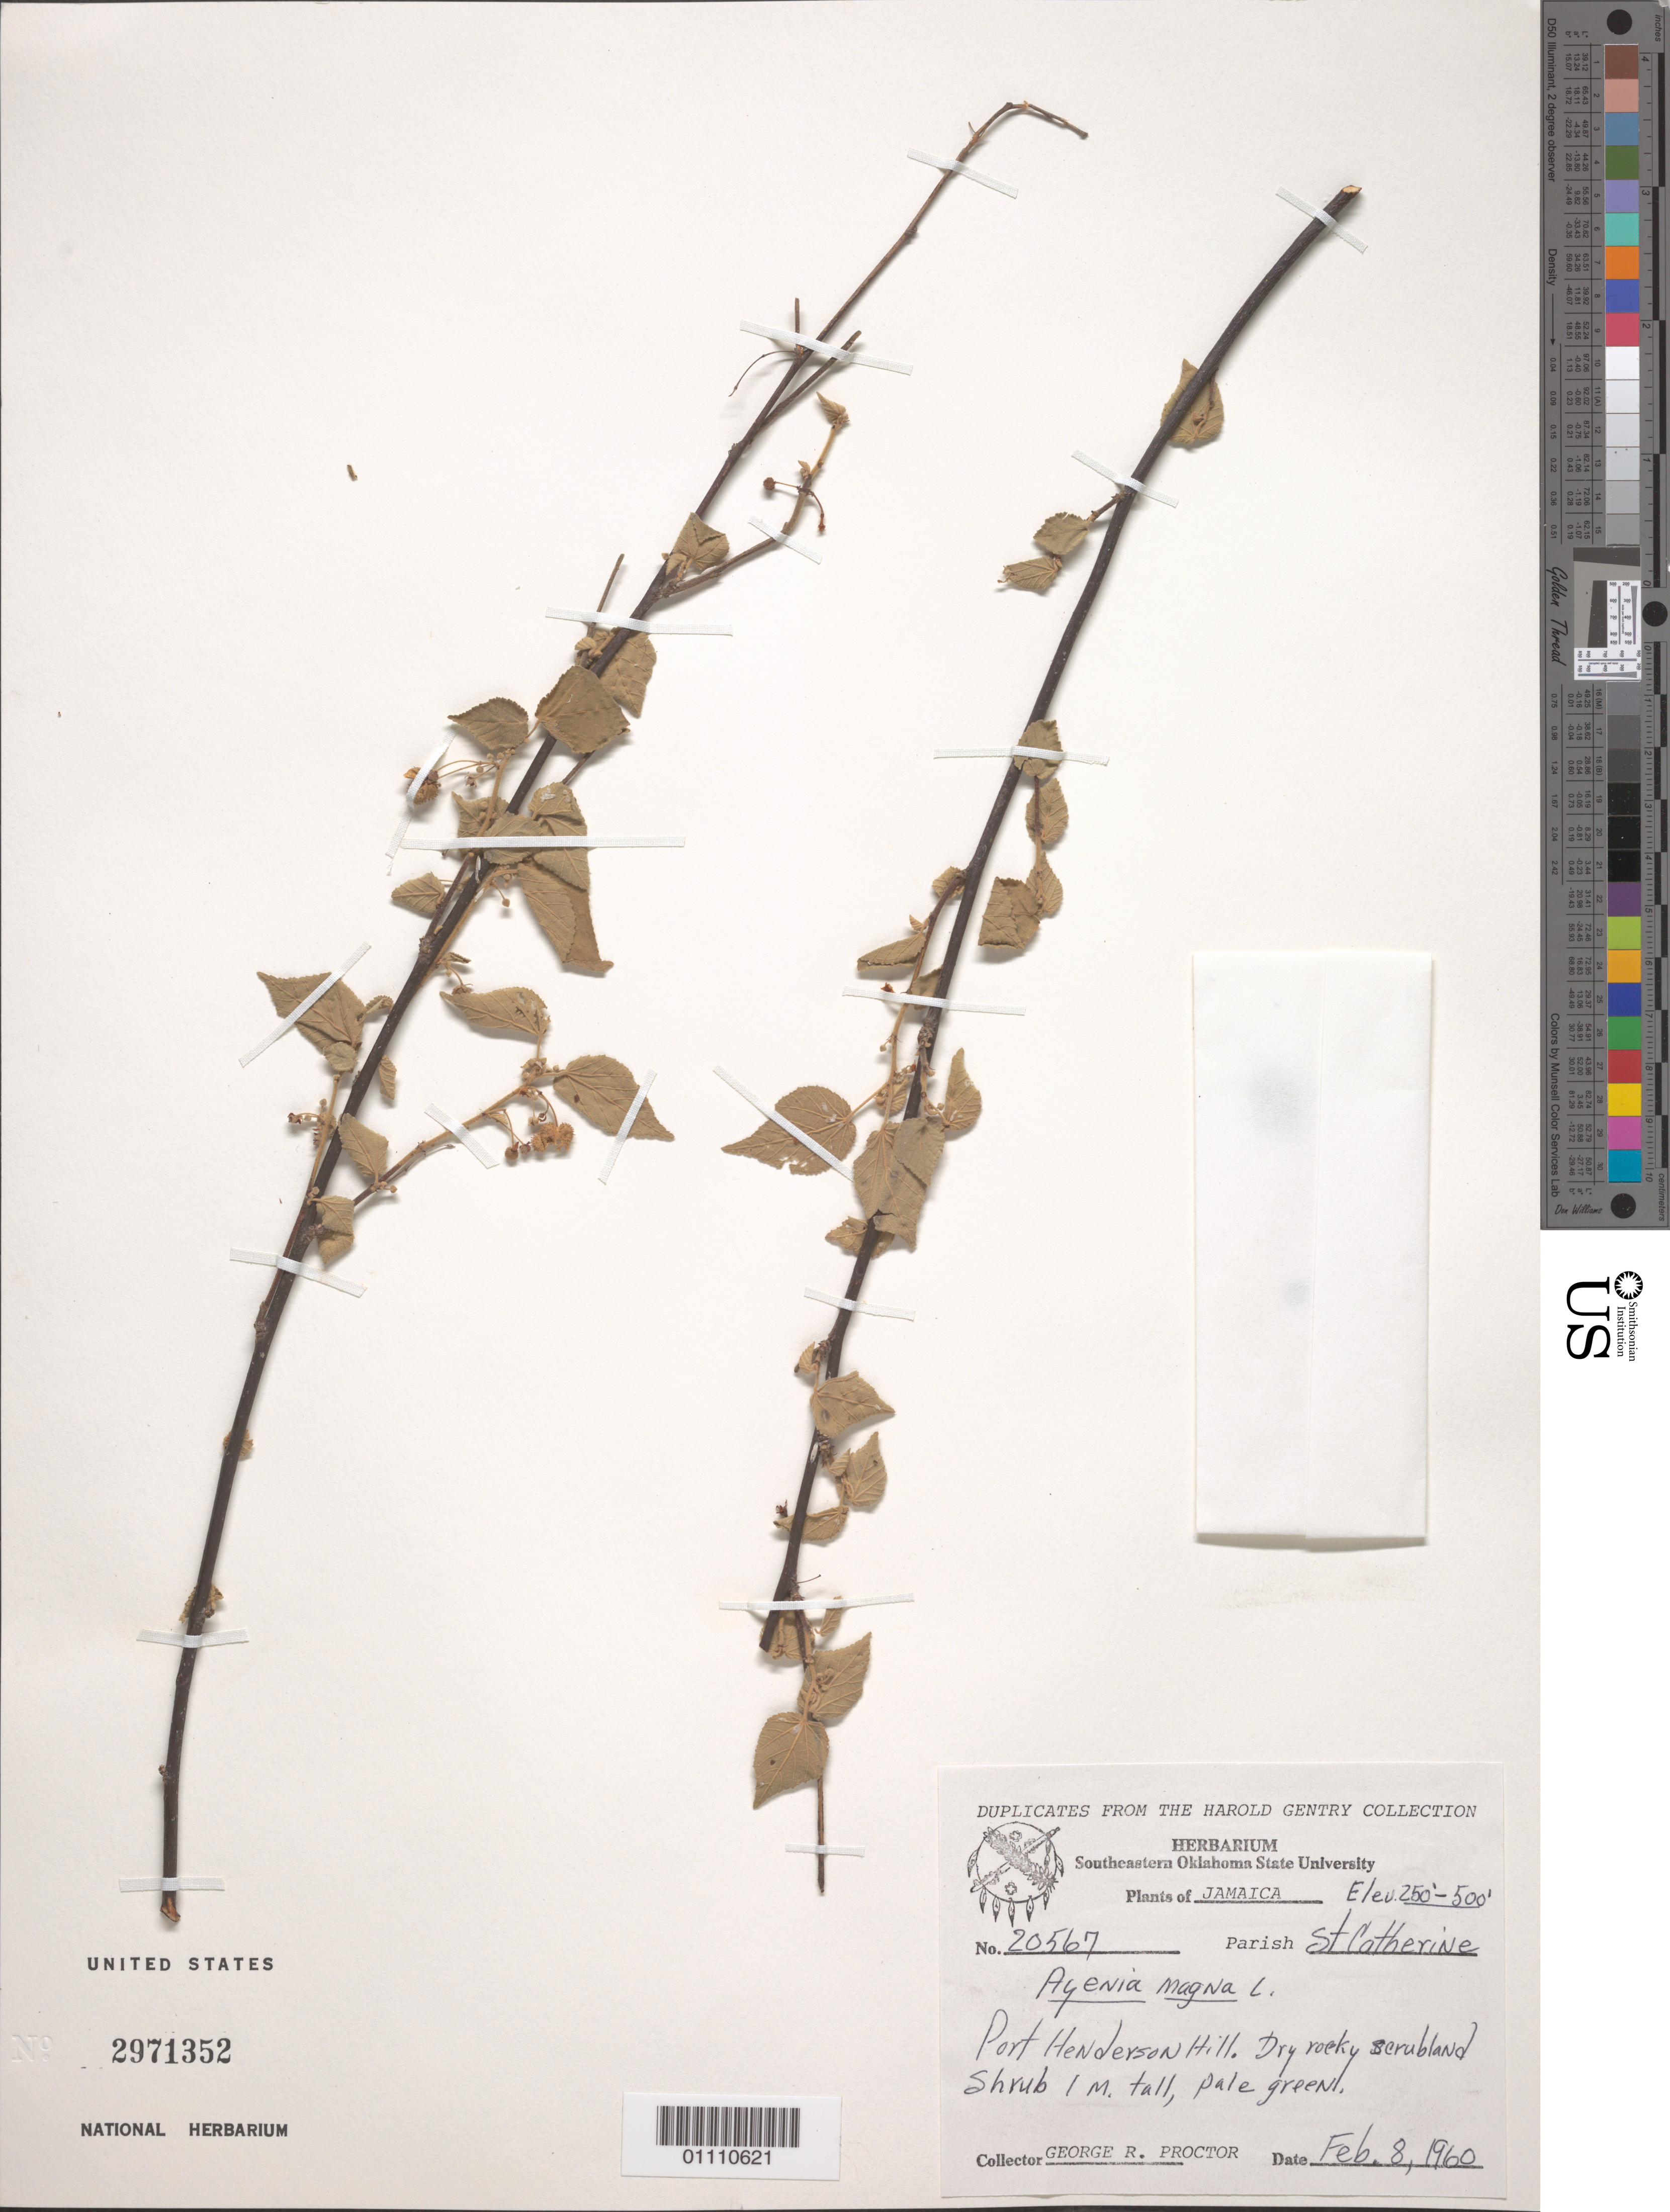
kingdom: Plantae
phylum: Tracheophyta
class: Magnoliopsida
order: Malvales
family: Malvaceae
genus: Ayenia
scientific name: Ayenia magna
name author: L.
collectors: G. R. Proctor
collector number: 20567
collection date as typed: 08 Feb 1960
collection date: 1960-02-08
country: Jamaica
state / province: Saint Catherine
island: Jamaica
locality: Port Henderson Hill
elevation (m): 76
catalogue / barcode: US 2971352